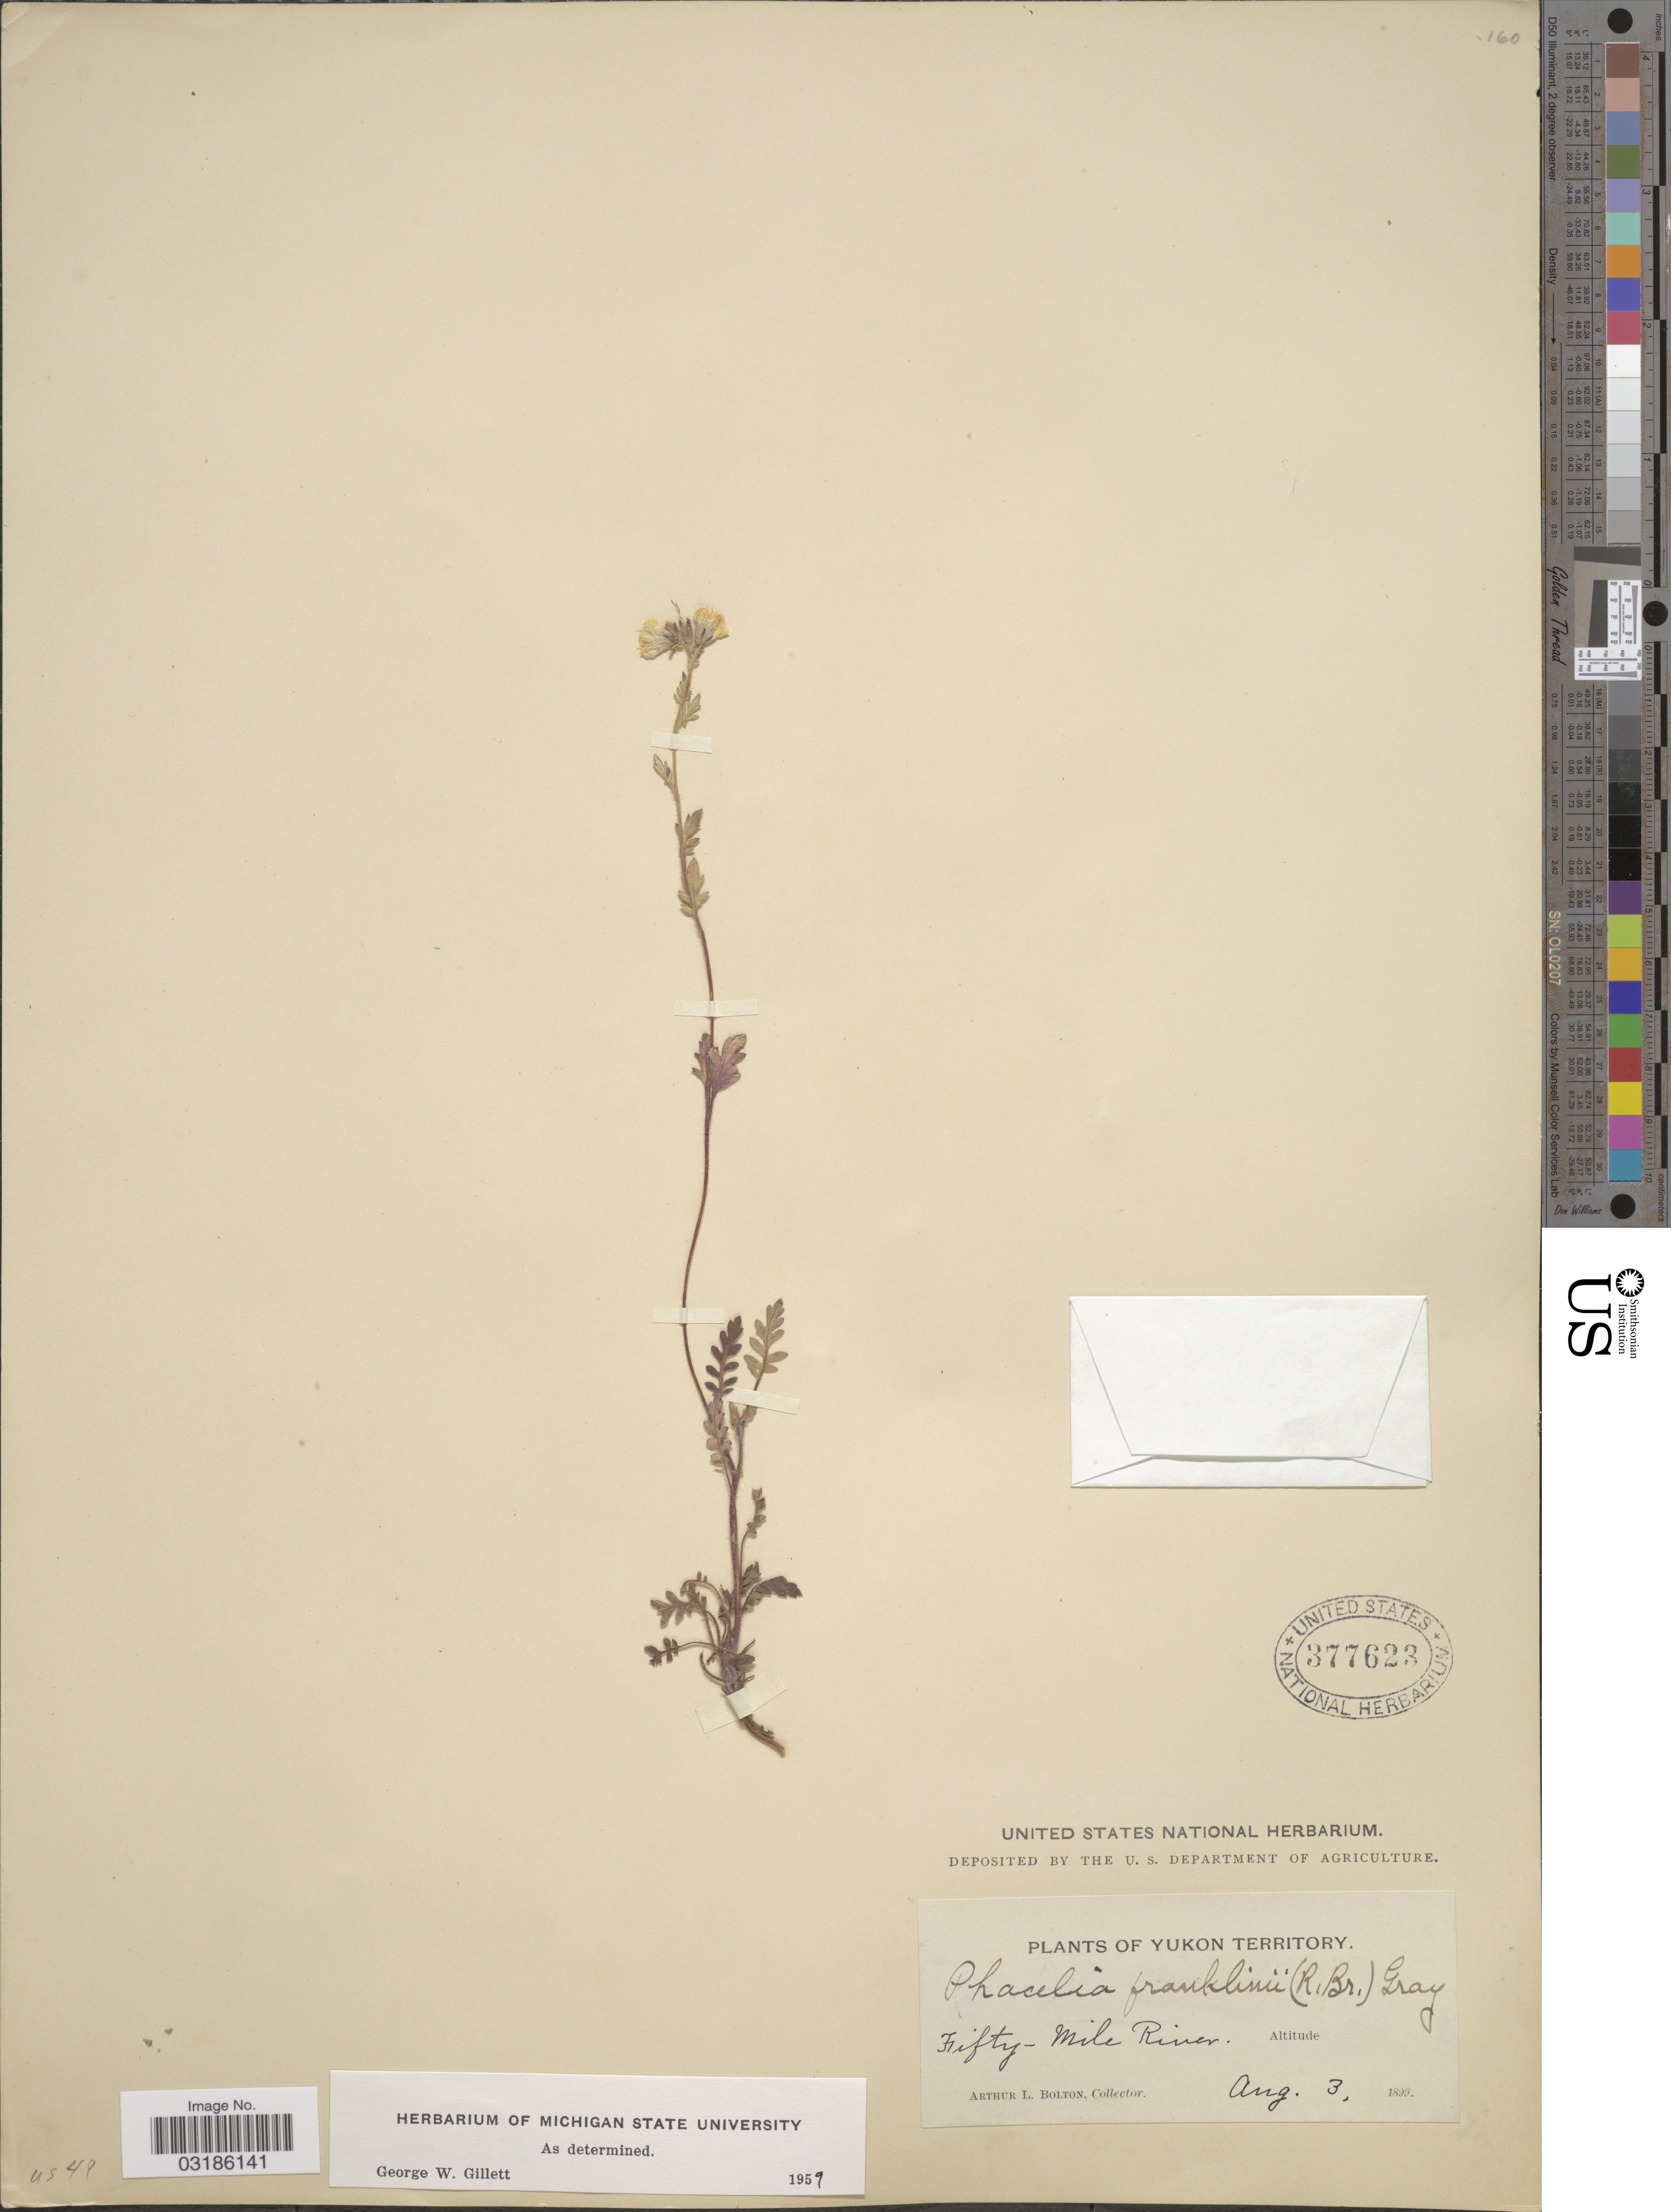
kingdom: Plantae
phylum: Tracheophyta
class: Magnoliopsida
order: Boraginales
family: Hydrophyllaceae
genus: Phacelia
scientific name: Phacelia franklinii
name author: Nutt.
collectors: A. Bolton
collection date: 1899-08-03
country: Canada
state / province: Yukon Territory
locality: Fifty-Mile River.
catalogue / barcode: US 377623